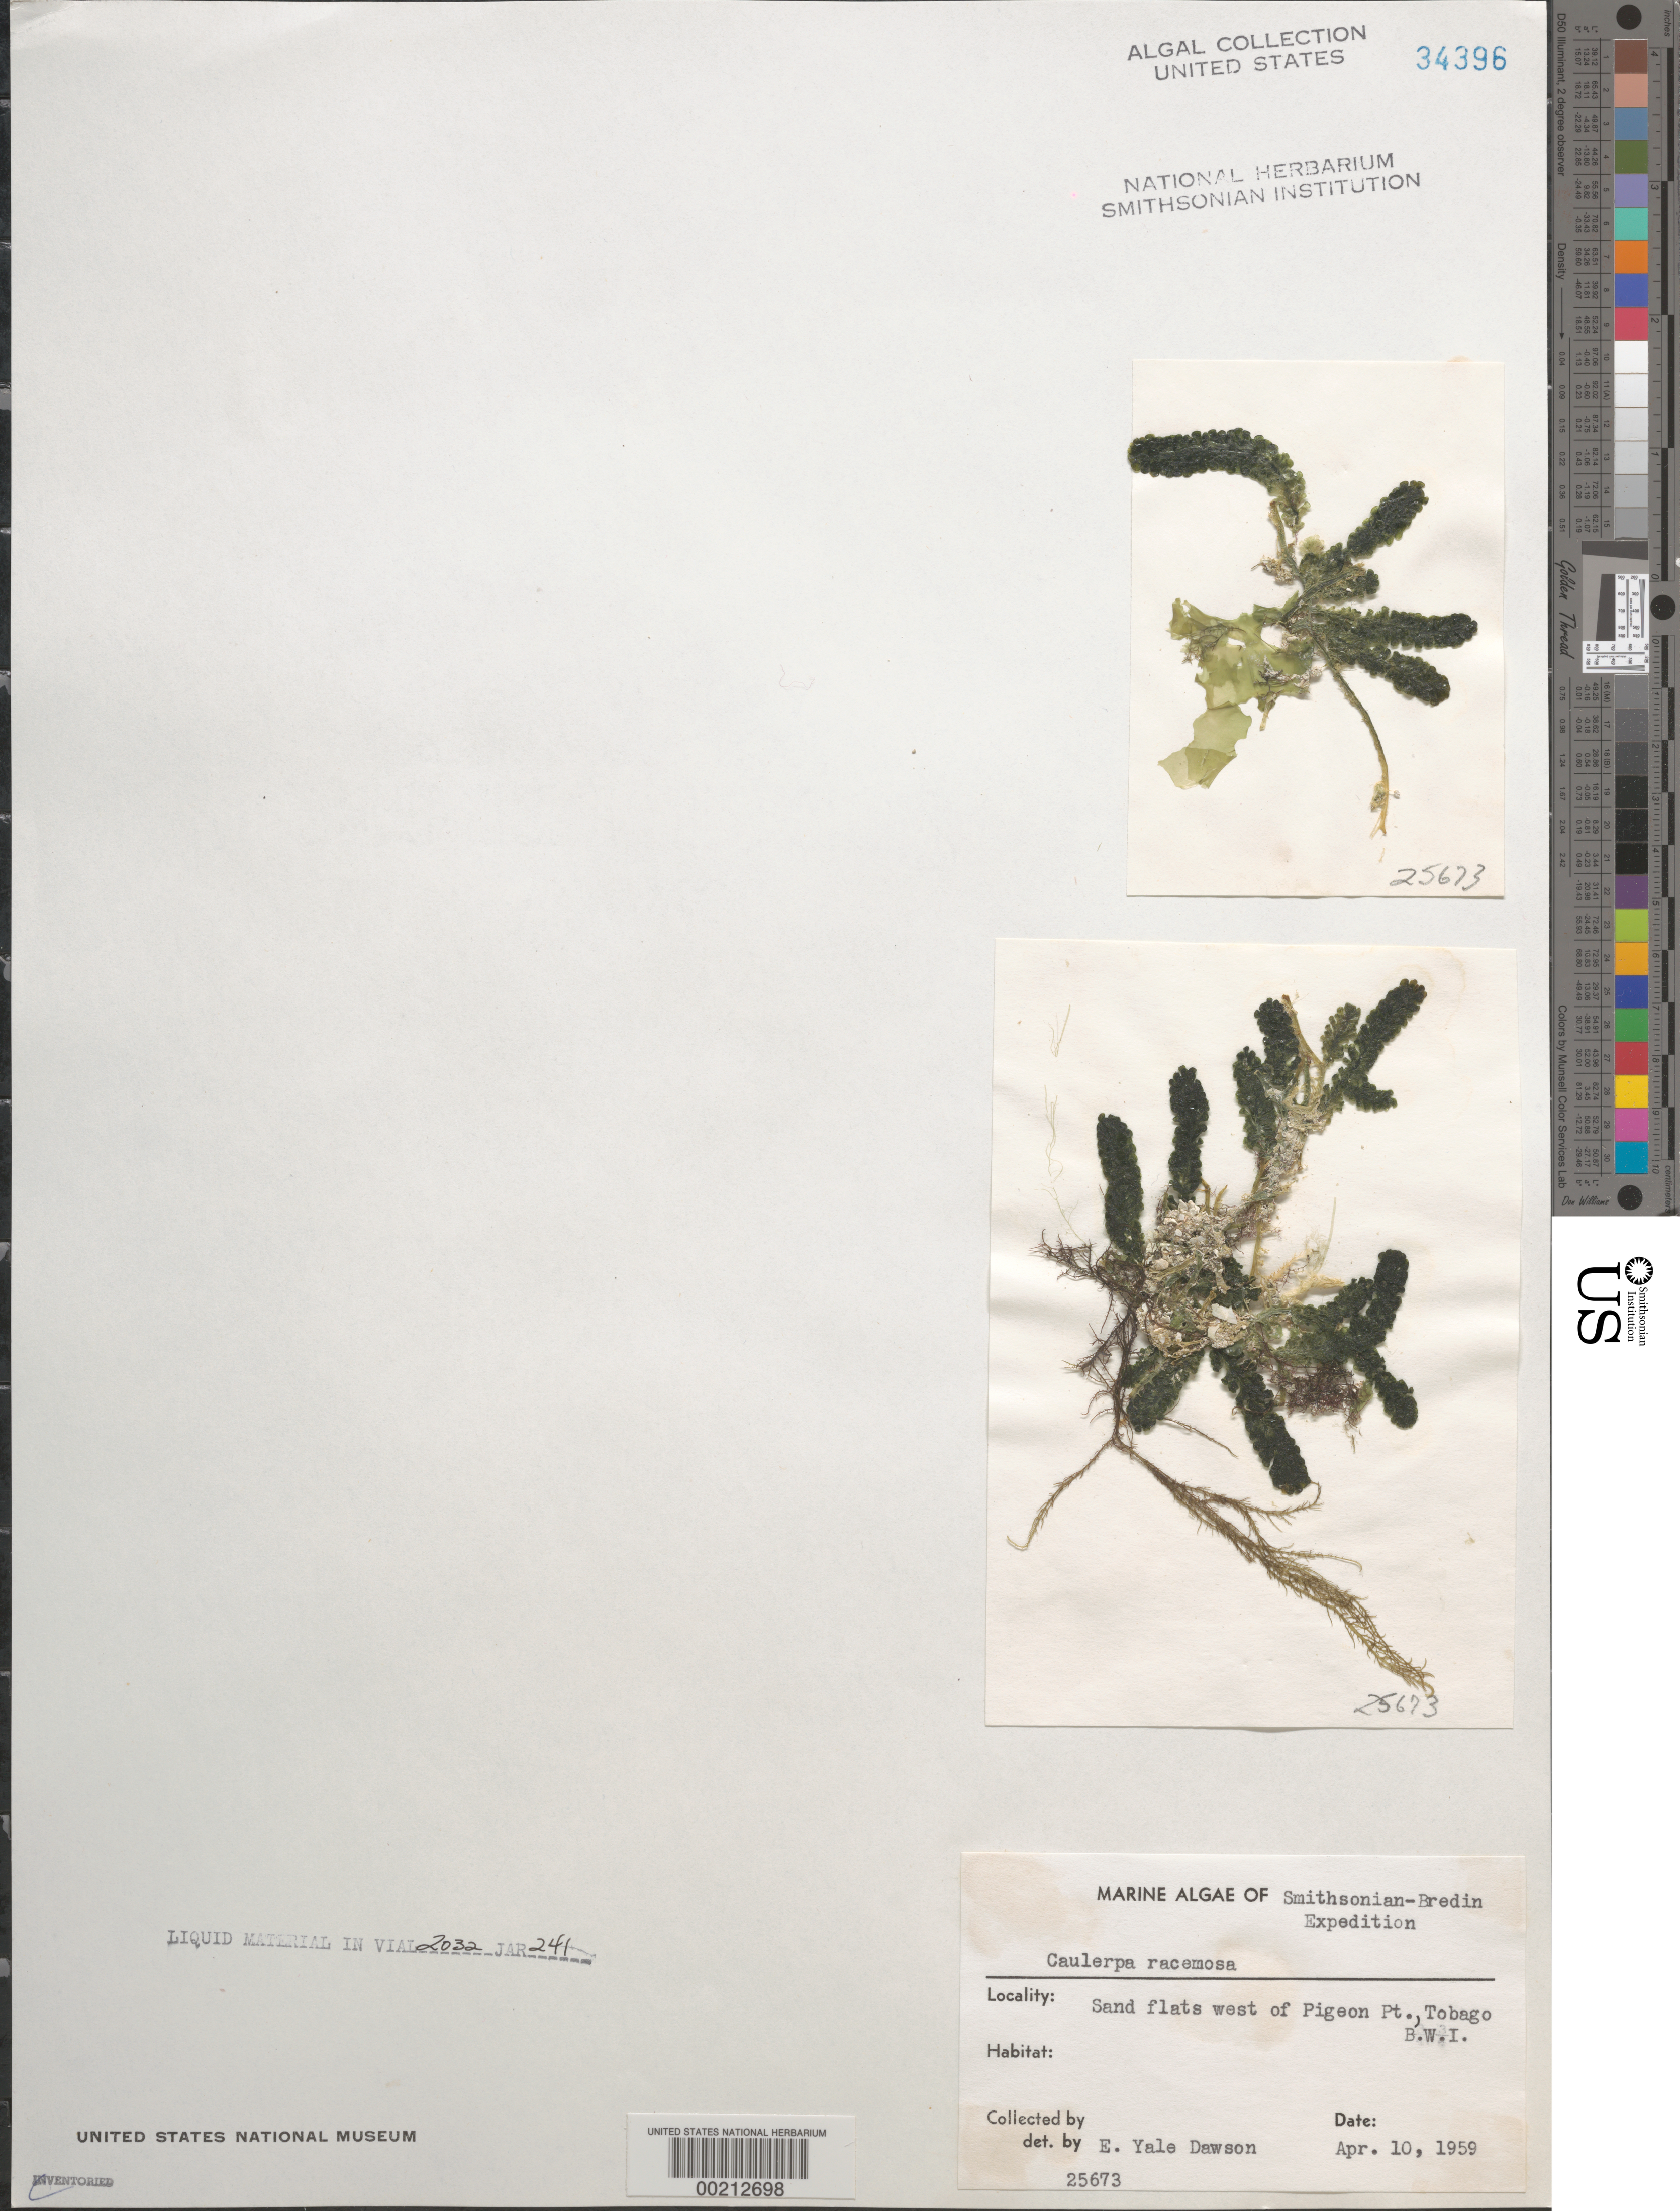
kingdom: Plantae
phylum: Chlorophyta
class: Ulvophyceae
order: Bryopsidales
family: Caulerpaceae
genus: Caulerpa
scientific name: Caulerpa racemosa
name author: (Forssk.) J. Agardh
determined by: Dawson, E. Y.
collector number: EYD 25673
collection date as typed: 10 Apr 1959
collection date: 1959-04-10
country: Trinidad and Tobago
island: Tobago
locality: West of Pigeon Point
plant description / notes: Smithsonian-Bredin Expedition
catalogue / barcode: US 34396